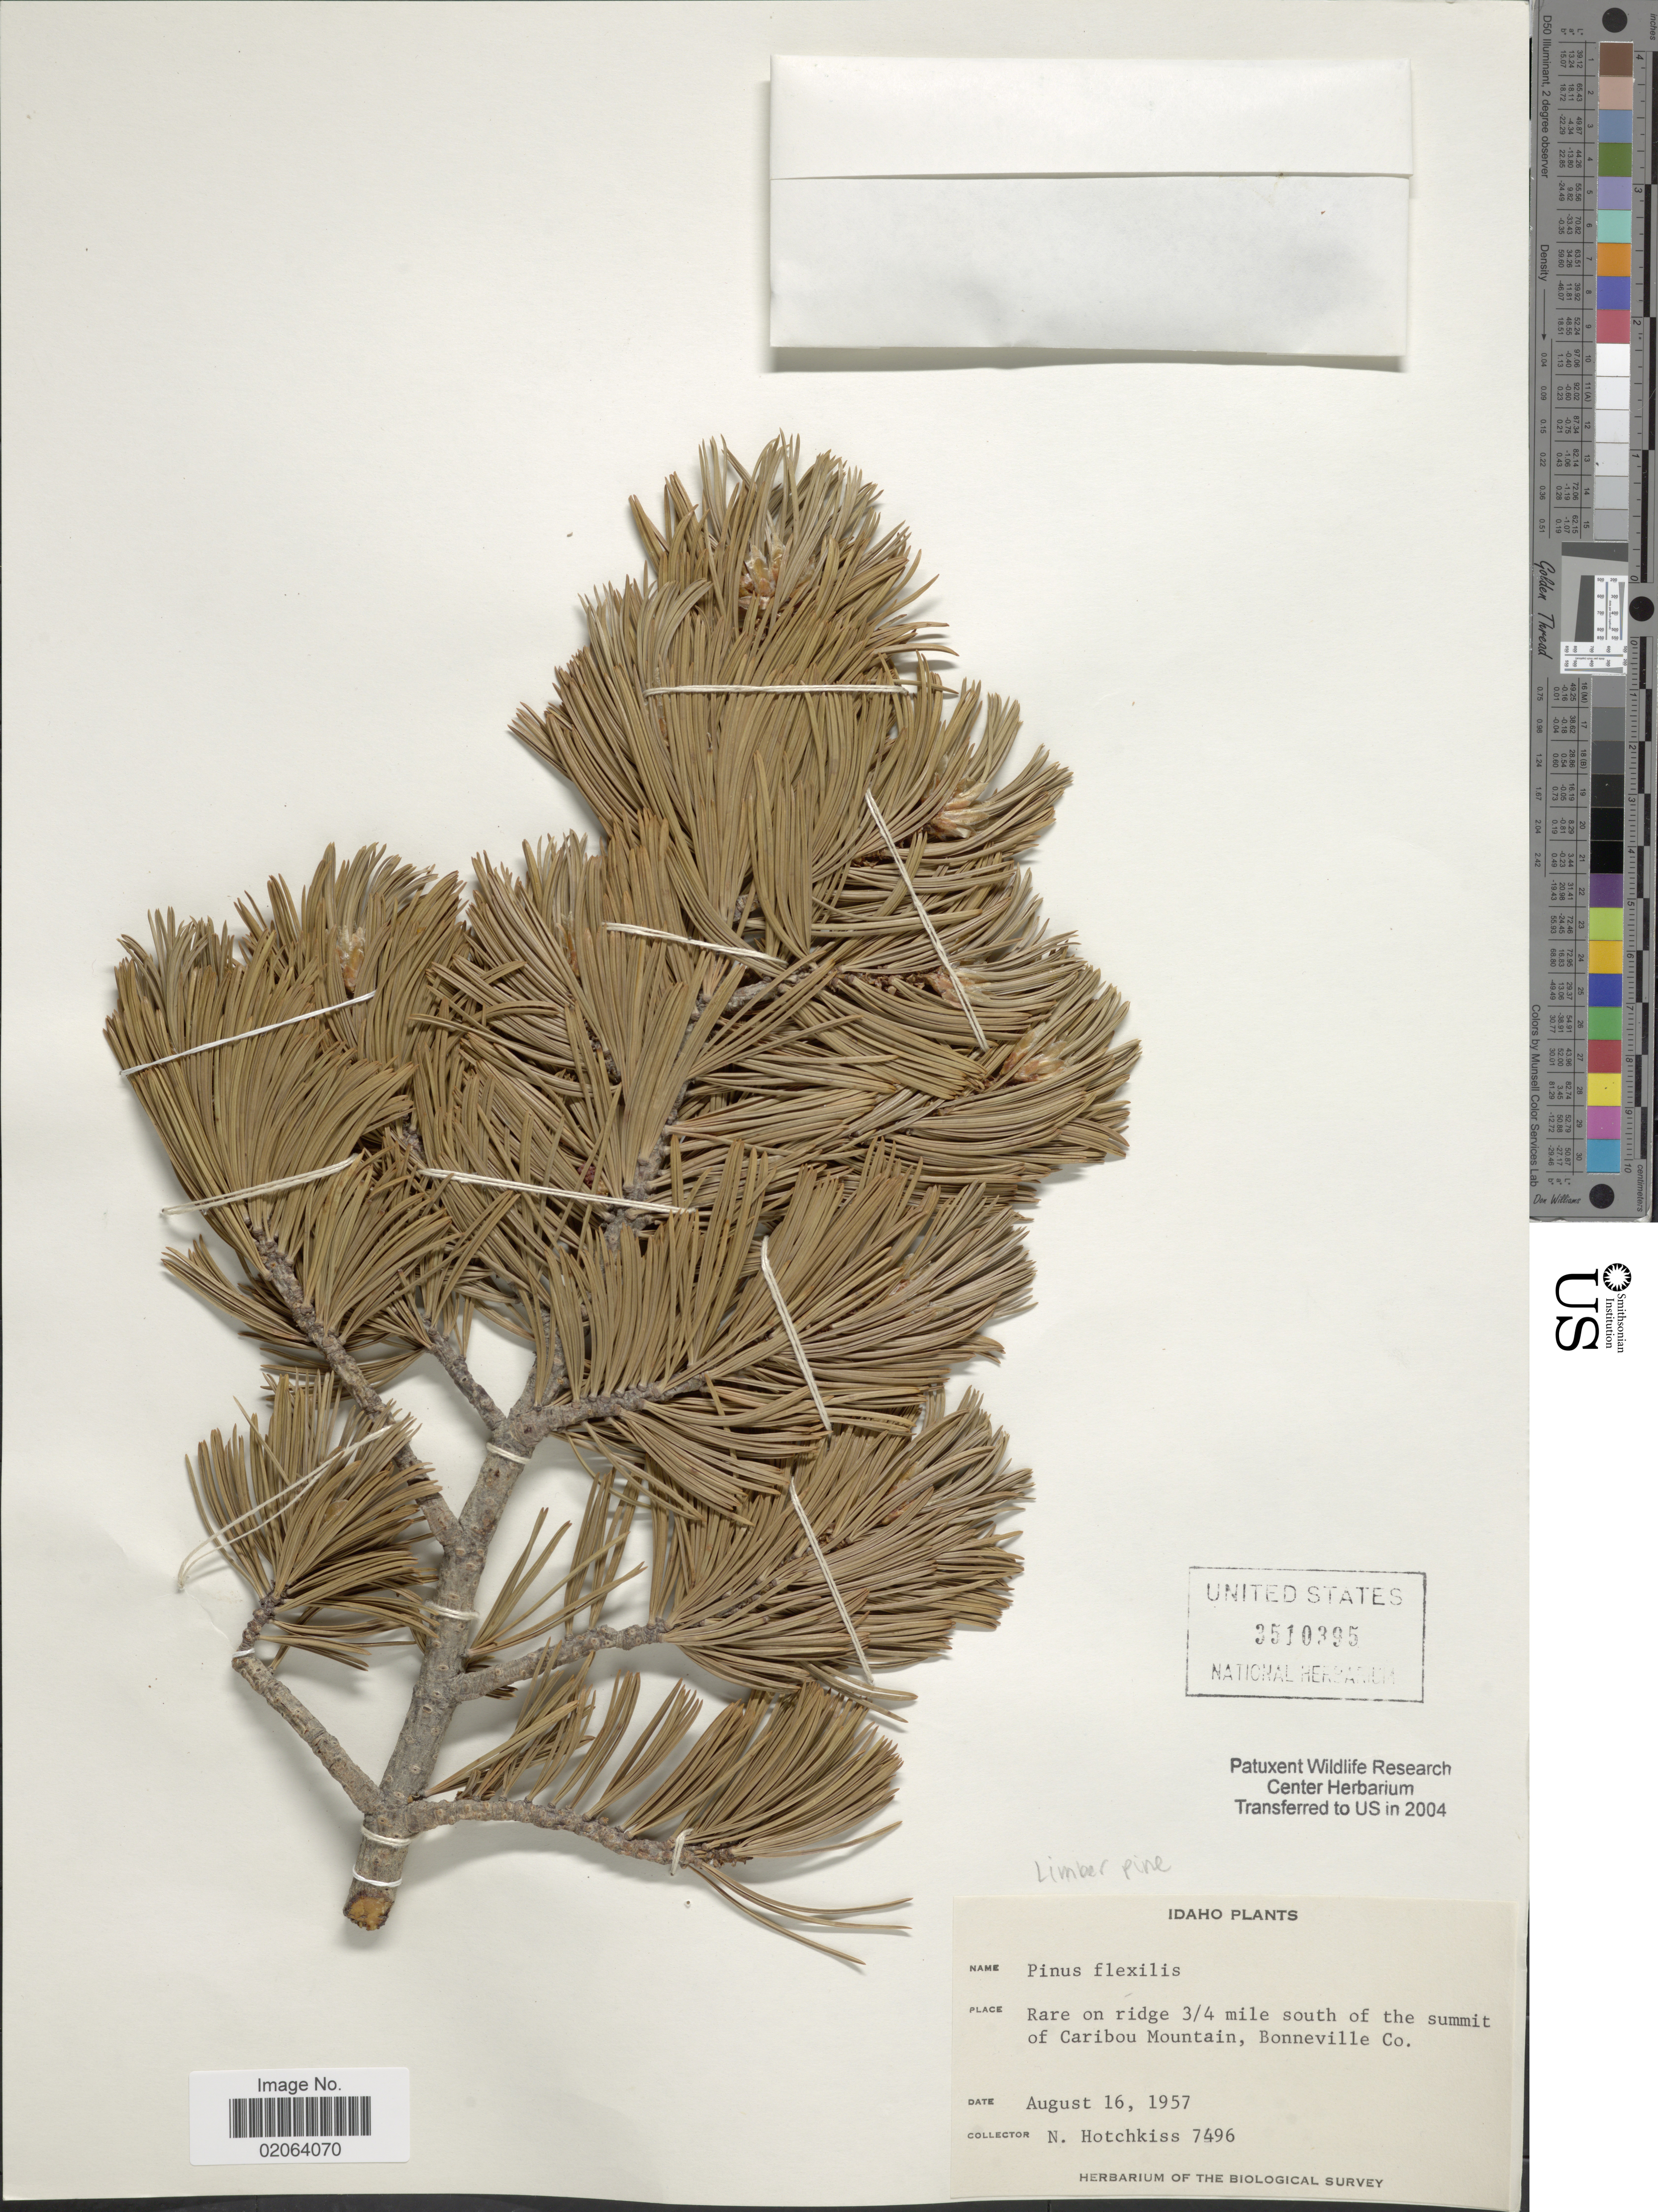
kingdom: Plantae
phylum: Tracheophyta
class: Pinopsida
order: Pinales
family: Pinaceae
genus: Pinus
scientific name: Pinus flexilis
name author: E. James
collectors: N. Hotchkiss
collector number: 7496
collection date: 1957-08-16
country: United States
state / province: Idaho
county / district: Bonneville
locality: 3/4 mile south of the summit of Caribou Mountain, Bonneville Co.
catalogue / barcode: US 3510395